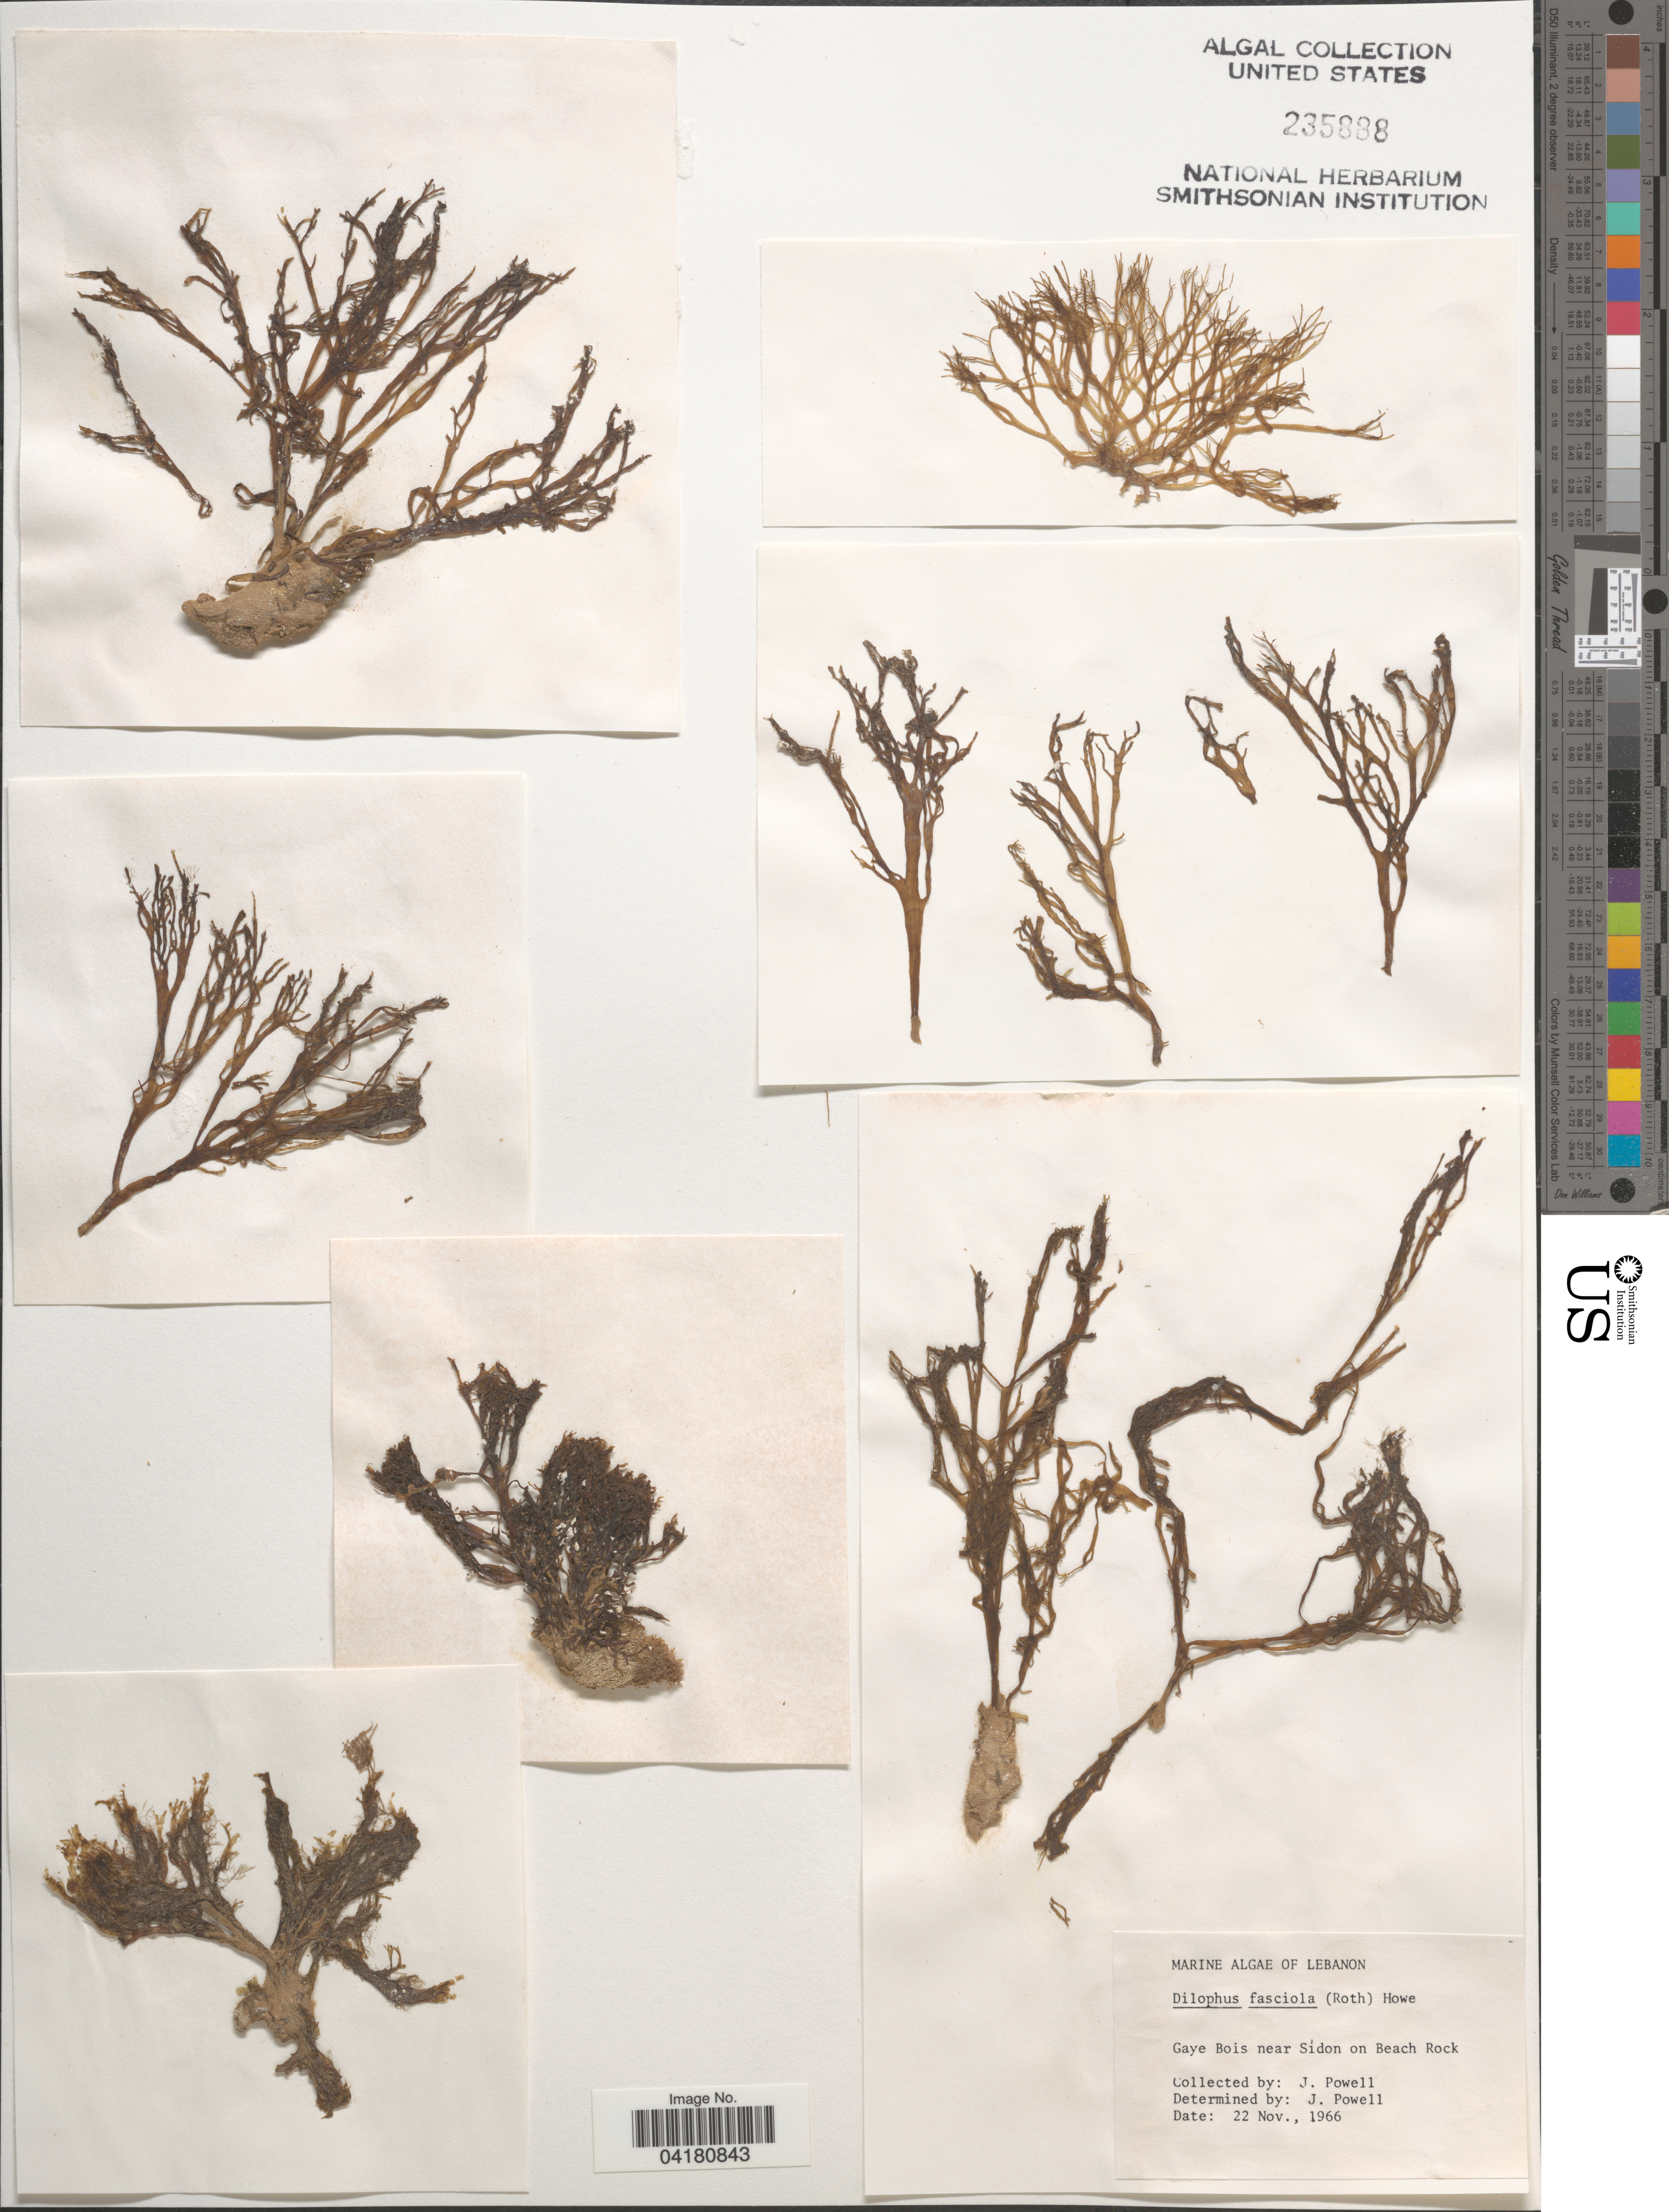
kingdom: Chromista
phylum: Ochrophyta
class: Phaeophyceae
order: Dictyotales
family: Dictyotaceae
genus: Dictyota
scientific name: Dictyota fasciola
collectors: J. Powell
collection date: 1966-11-22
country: Lebanon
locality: Gaye Bois near Sidon on Beach Rock.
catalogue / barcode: US 235888